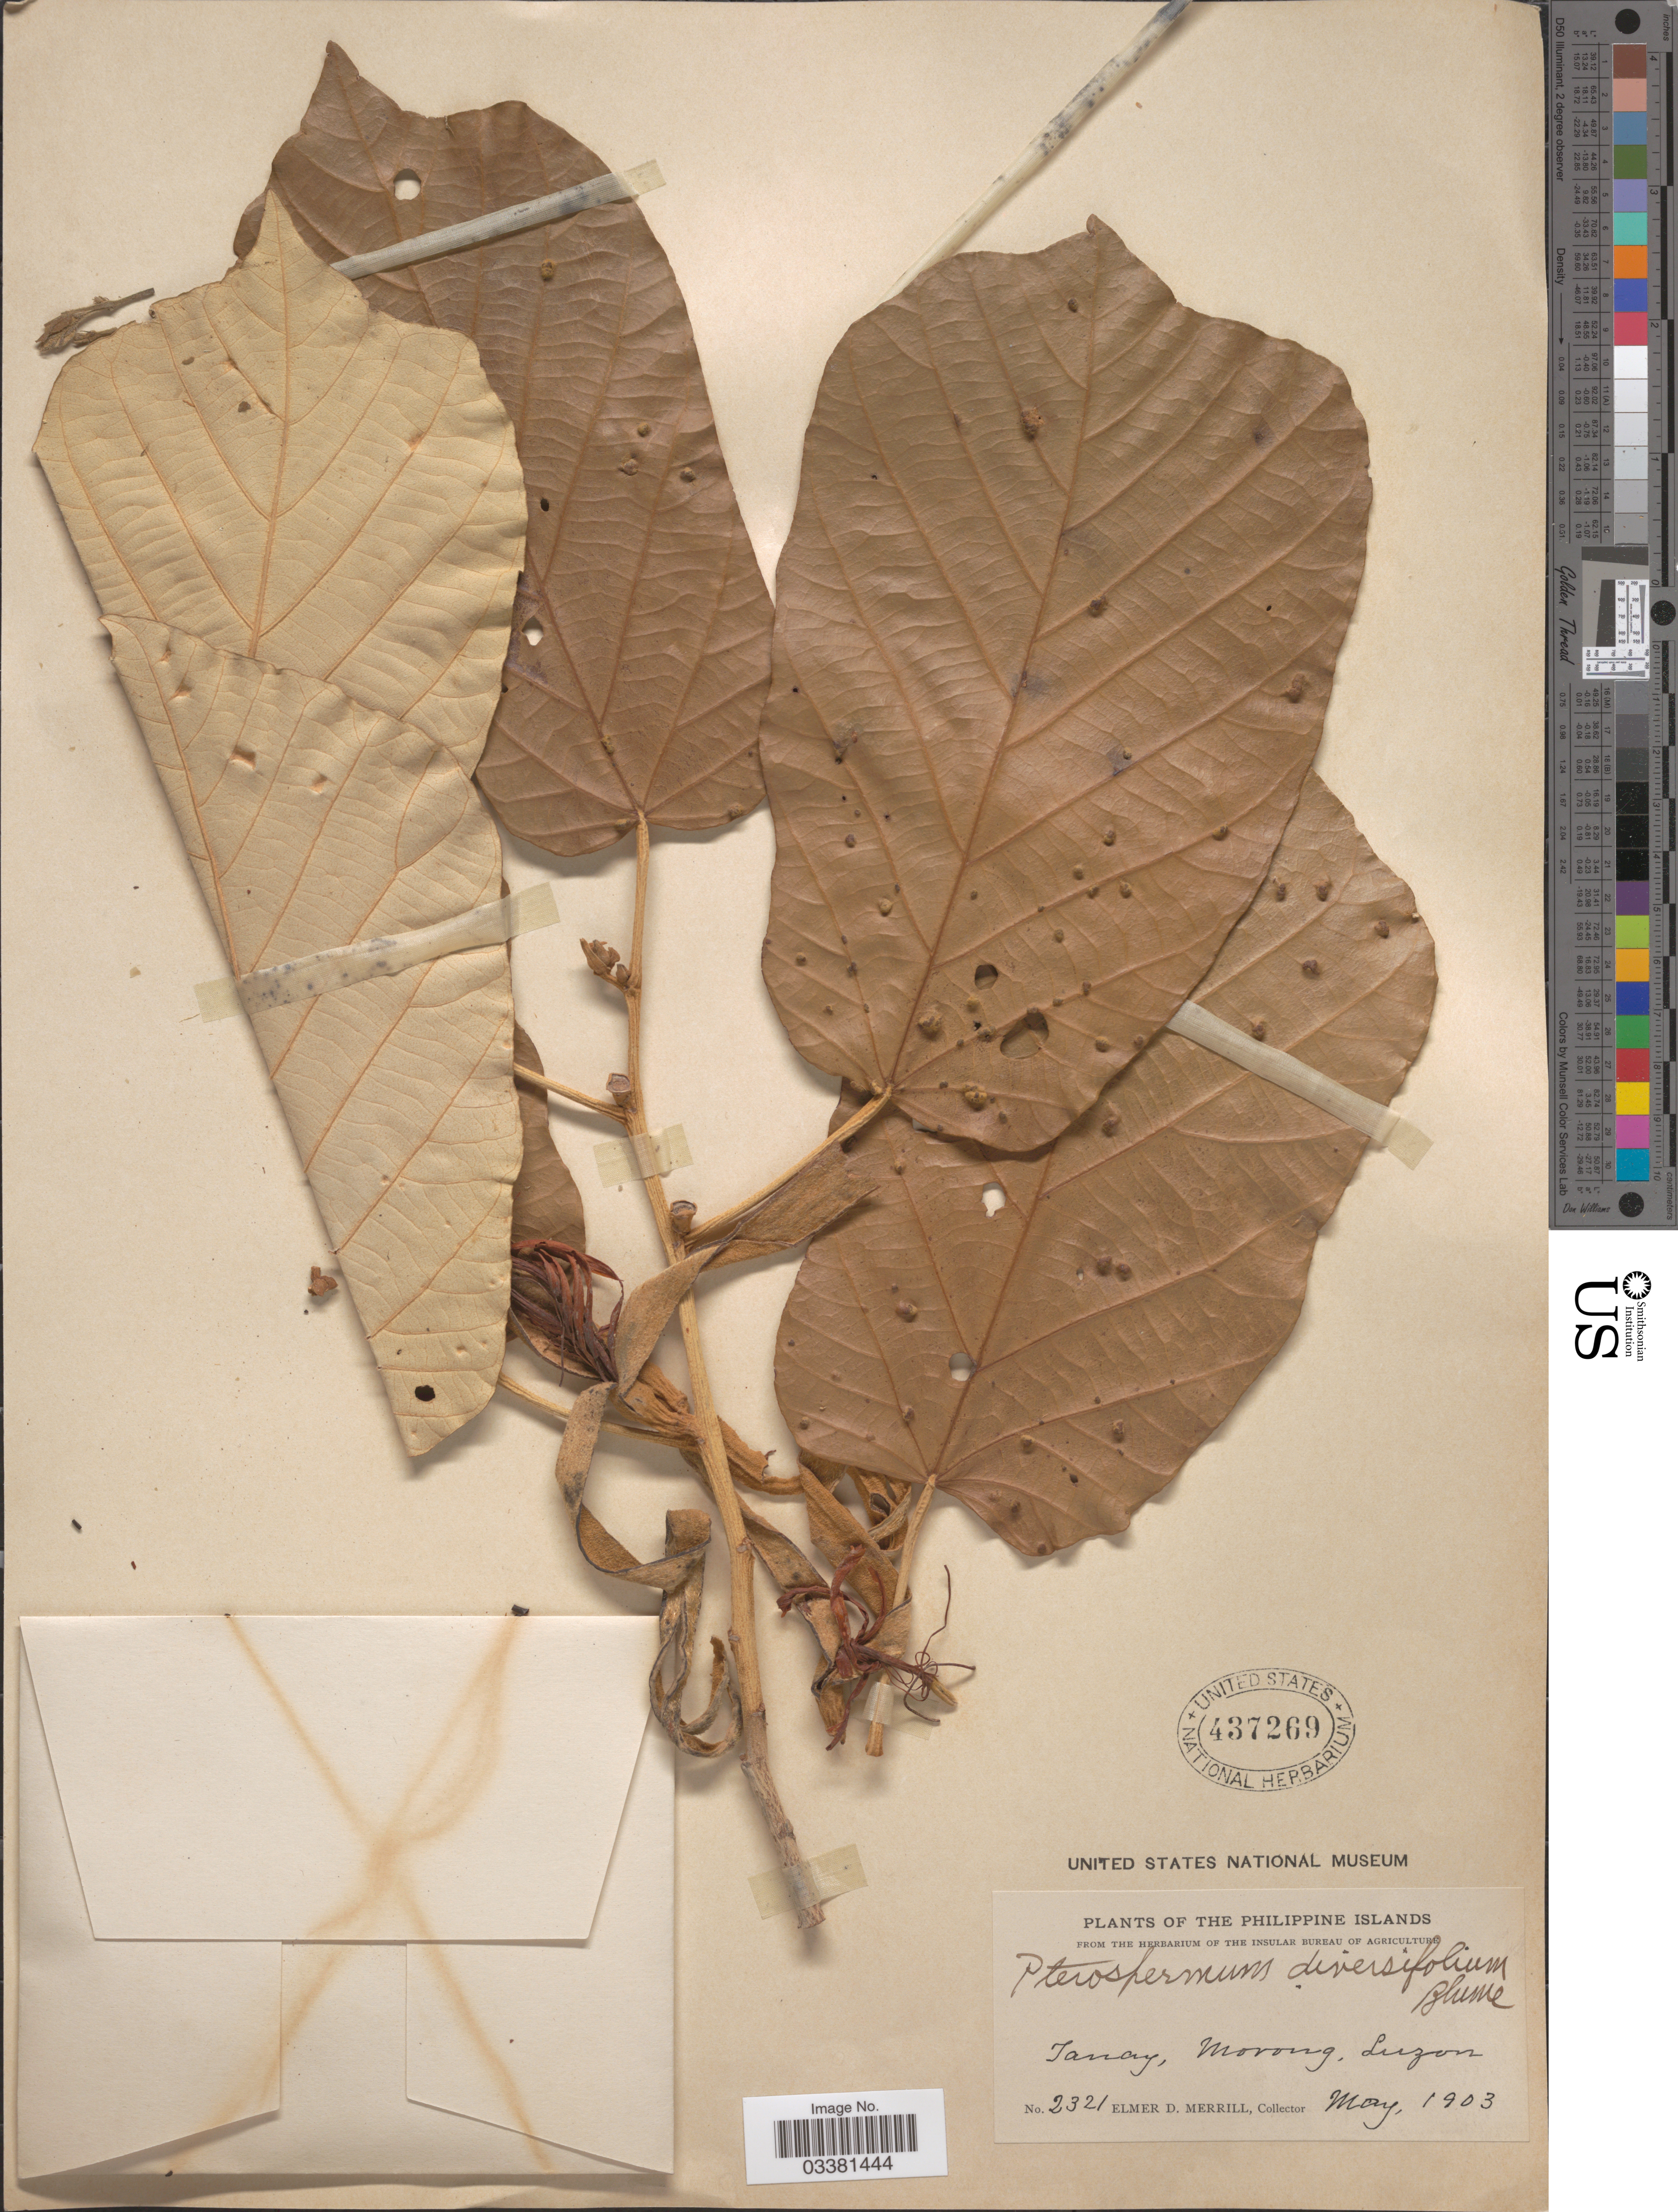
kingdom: Plantae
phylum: Tracheophyta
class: Magnoliopsida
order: Malvales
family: Malvaceae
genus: Pterospermum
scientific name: Pterospermum diversifolium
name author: Blume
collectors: E. D. Merrill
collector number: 2321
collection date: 1903-05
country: Philippines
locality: Tanay, Morong, Luzon.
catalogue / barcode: US 437269